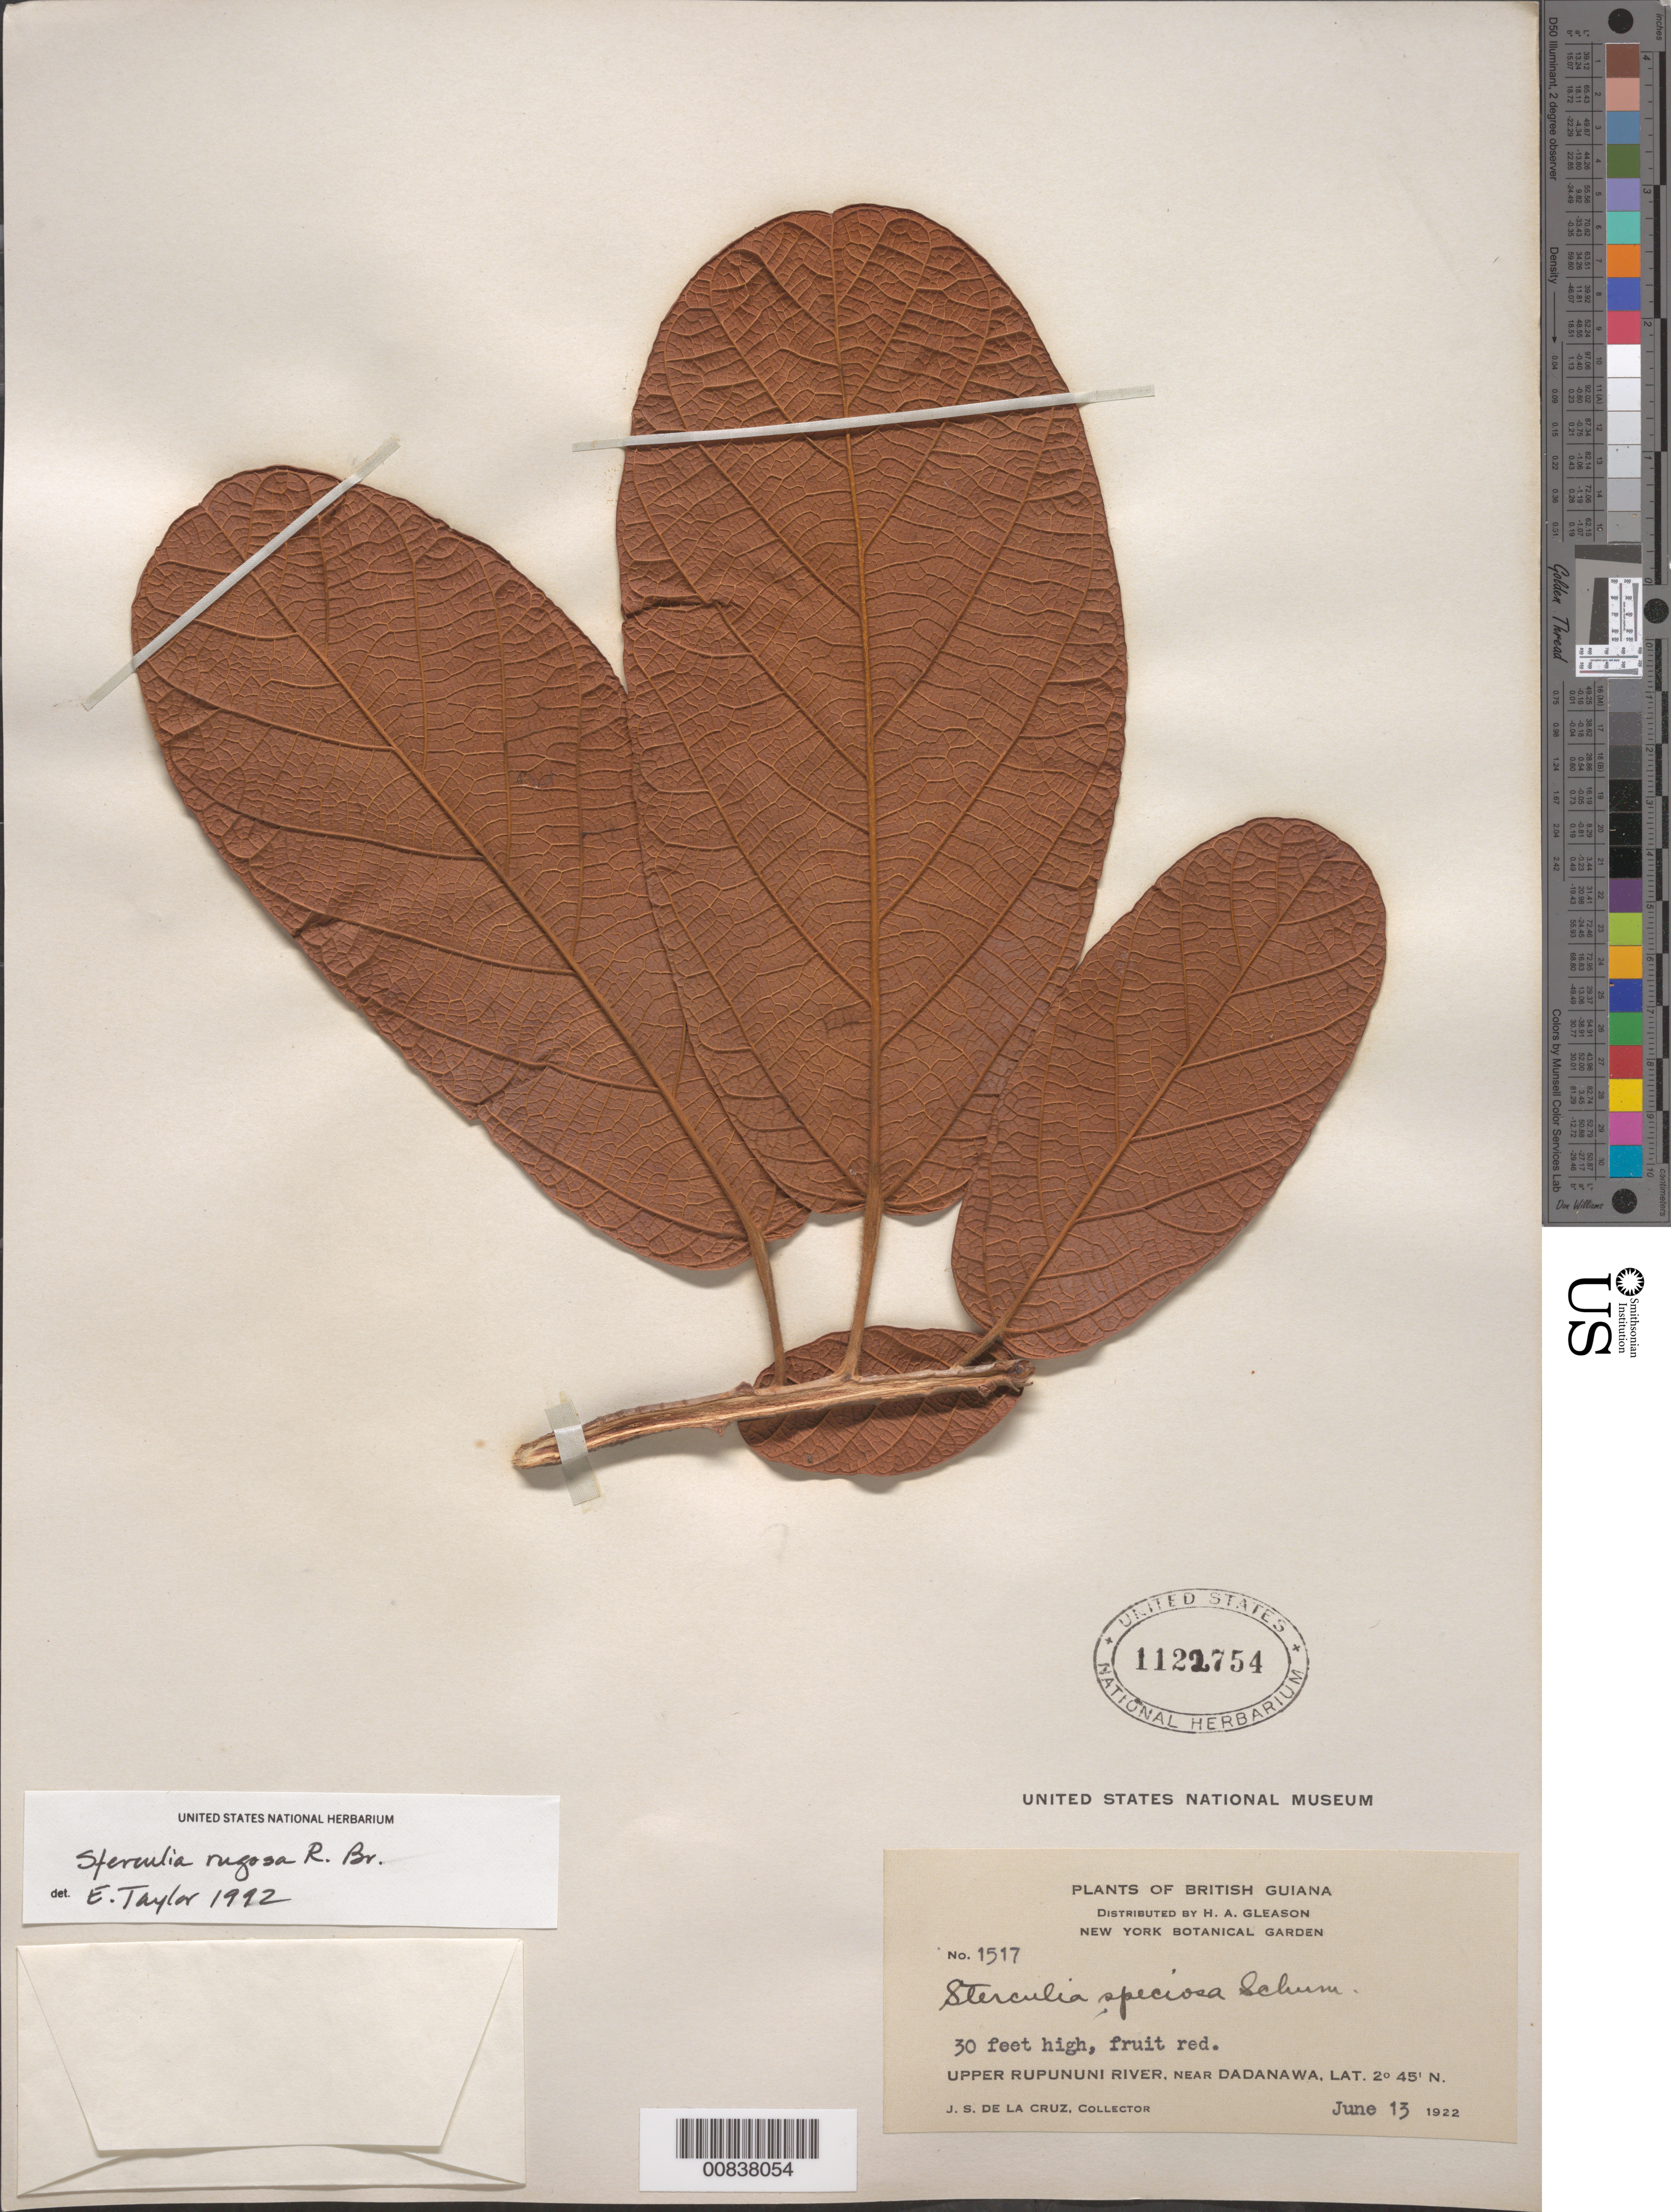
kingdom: Plantae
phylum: Tracheophyta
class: Magnoliopsida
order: Malvales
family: Malvaceae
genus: Sterculia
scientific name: Sterculia rugosa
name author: R. Br.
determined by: Taylor, E. L.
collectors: J. S. de la Cruz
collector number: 1517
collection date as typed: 13-Jun-22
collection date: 1922-06-13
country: Guyana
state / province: U. Takutu-U. Essequibo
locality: Dadanawa, vic., upper Rupununi R.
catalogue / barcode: US 1122754